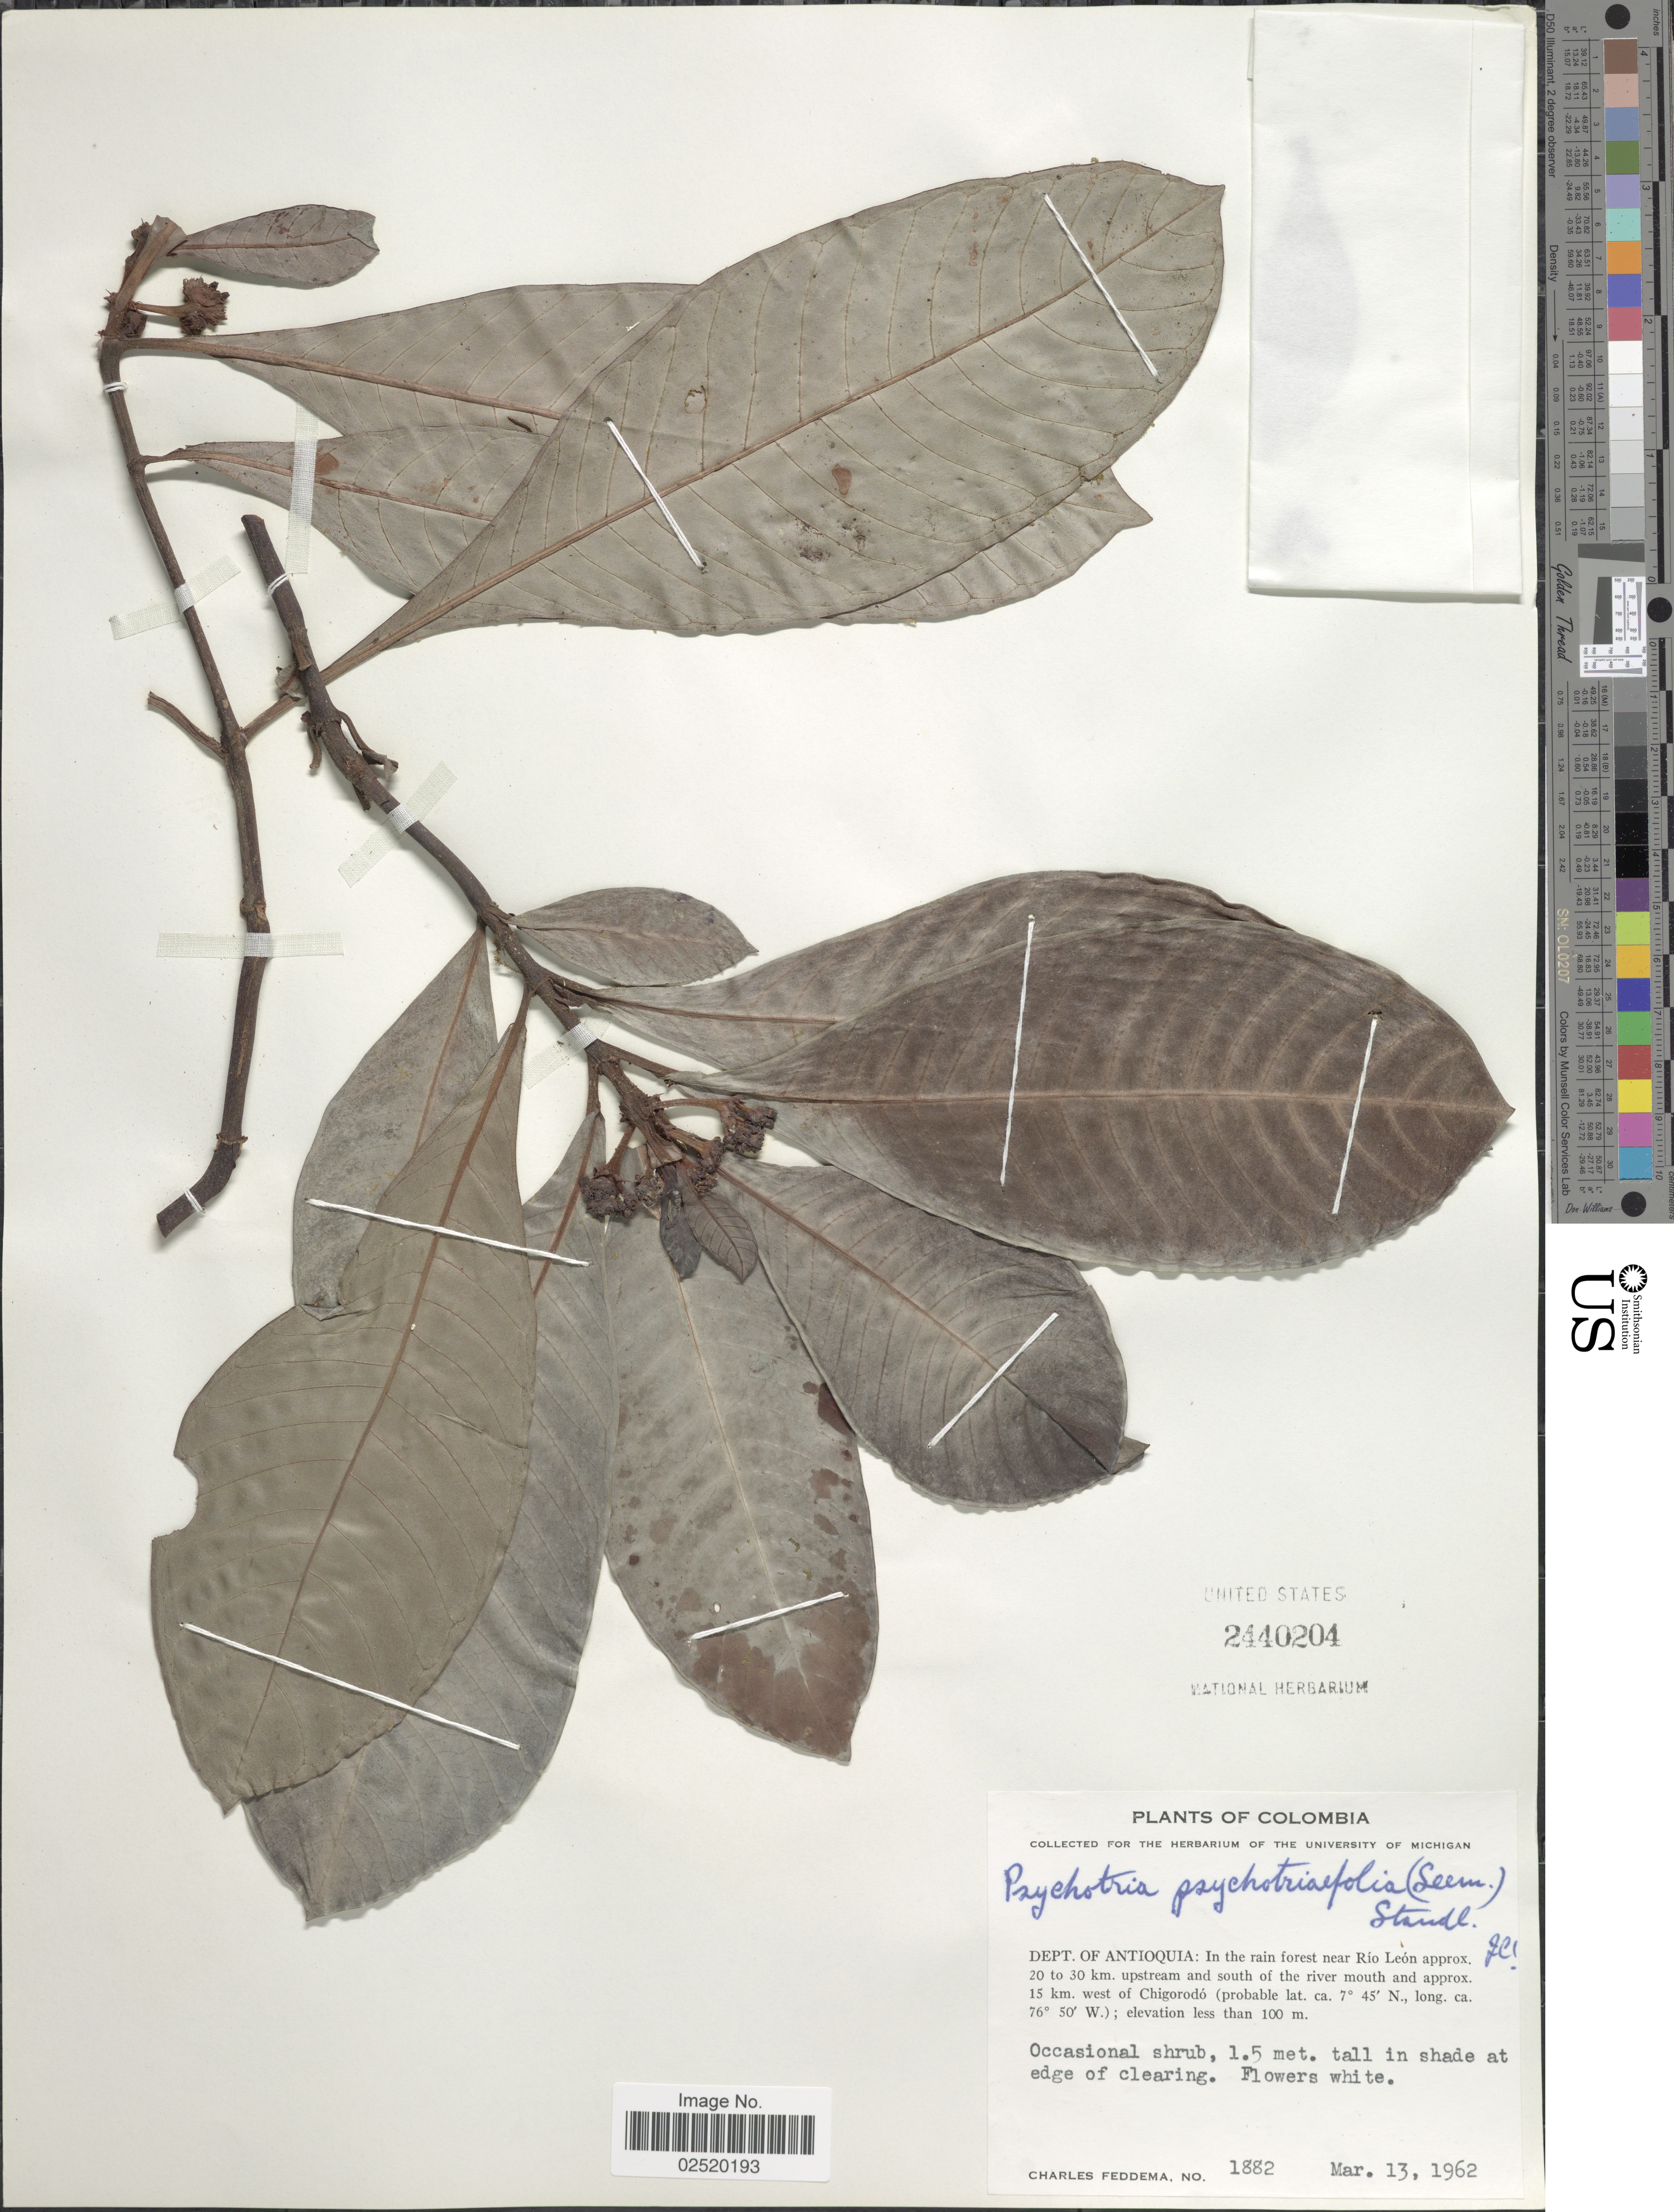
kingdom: Plantae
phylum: Tracheophyta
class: Magnoliopsida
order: Gentianales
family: Rubiaceae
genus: Psychotria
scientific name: Psychotria psychotriaefolia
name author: (Seem.) Standl.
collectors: C. Feddema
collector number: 1882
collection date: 1962-03-13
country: Colombia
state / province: Antioquia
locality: Dept. of Antioquia: In the rain forest near Rio Leon, 20 to 30 km. upstream and south of the river mouth and 15 km west of Chigorodo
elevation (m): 100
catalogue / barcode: US 2440204